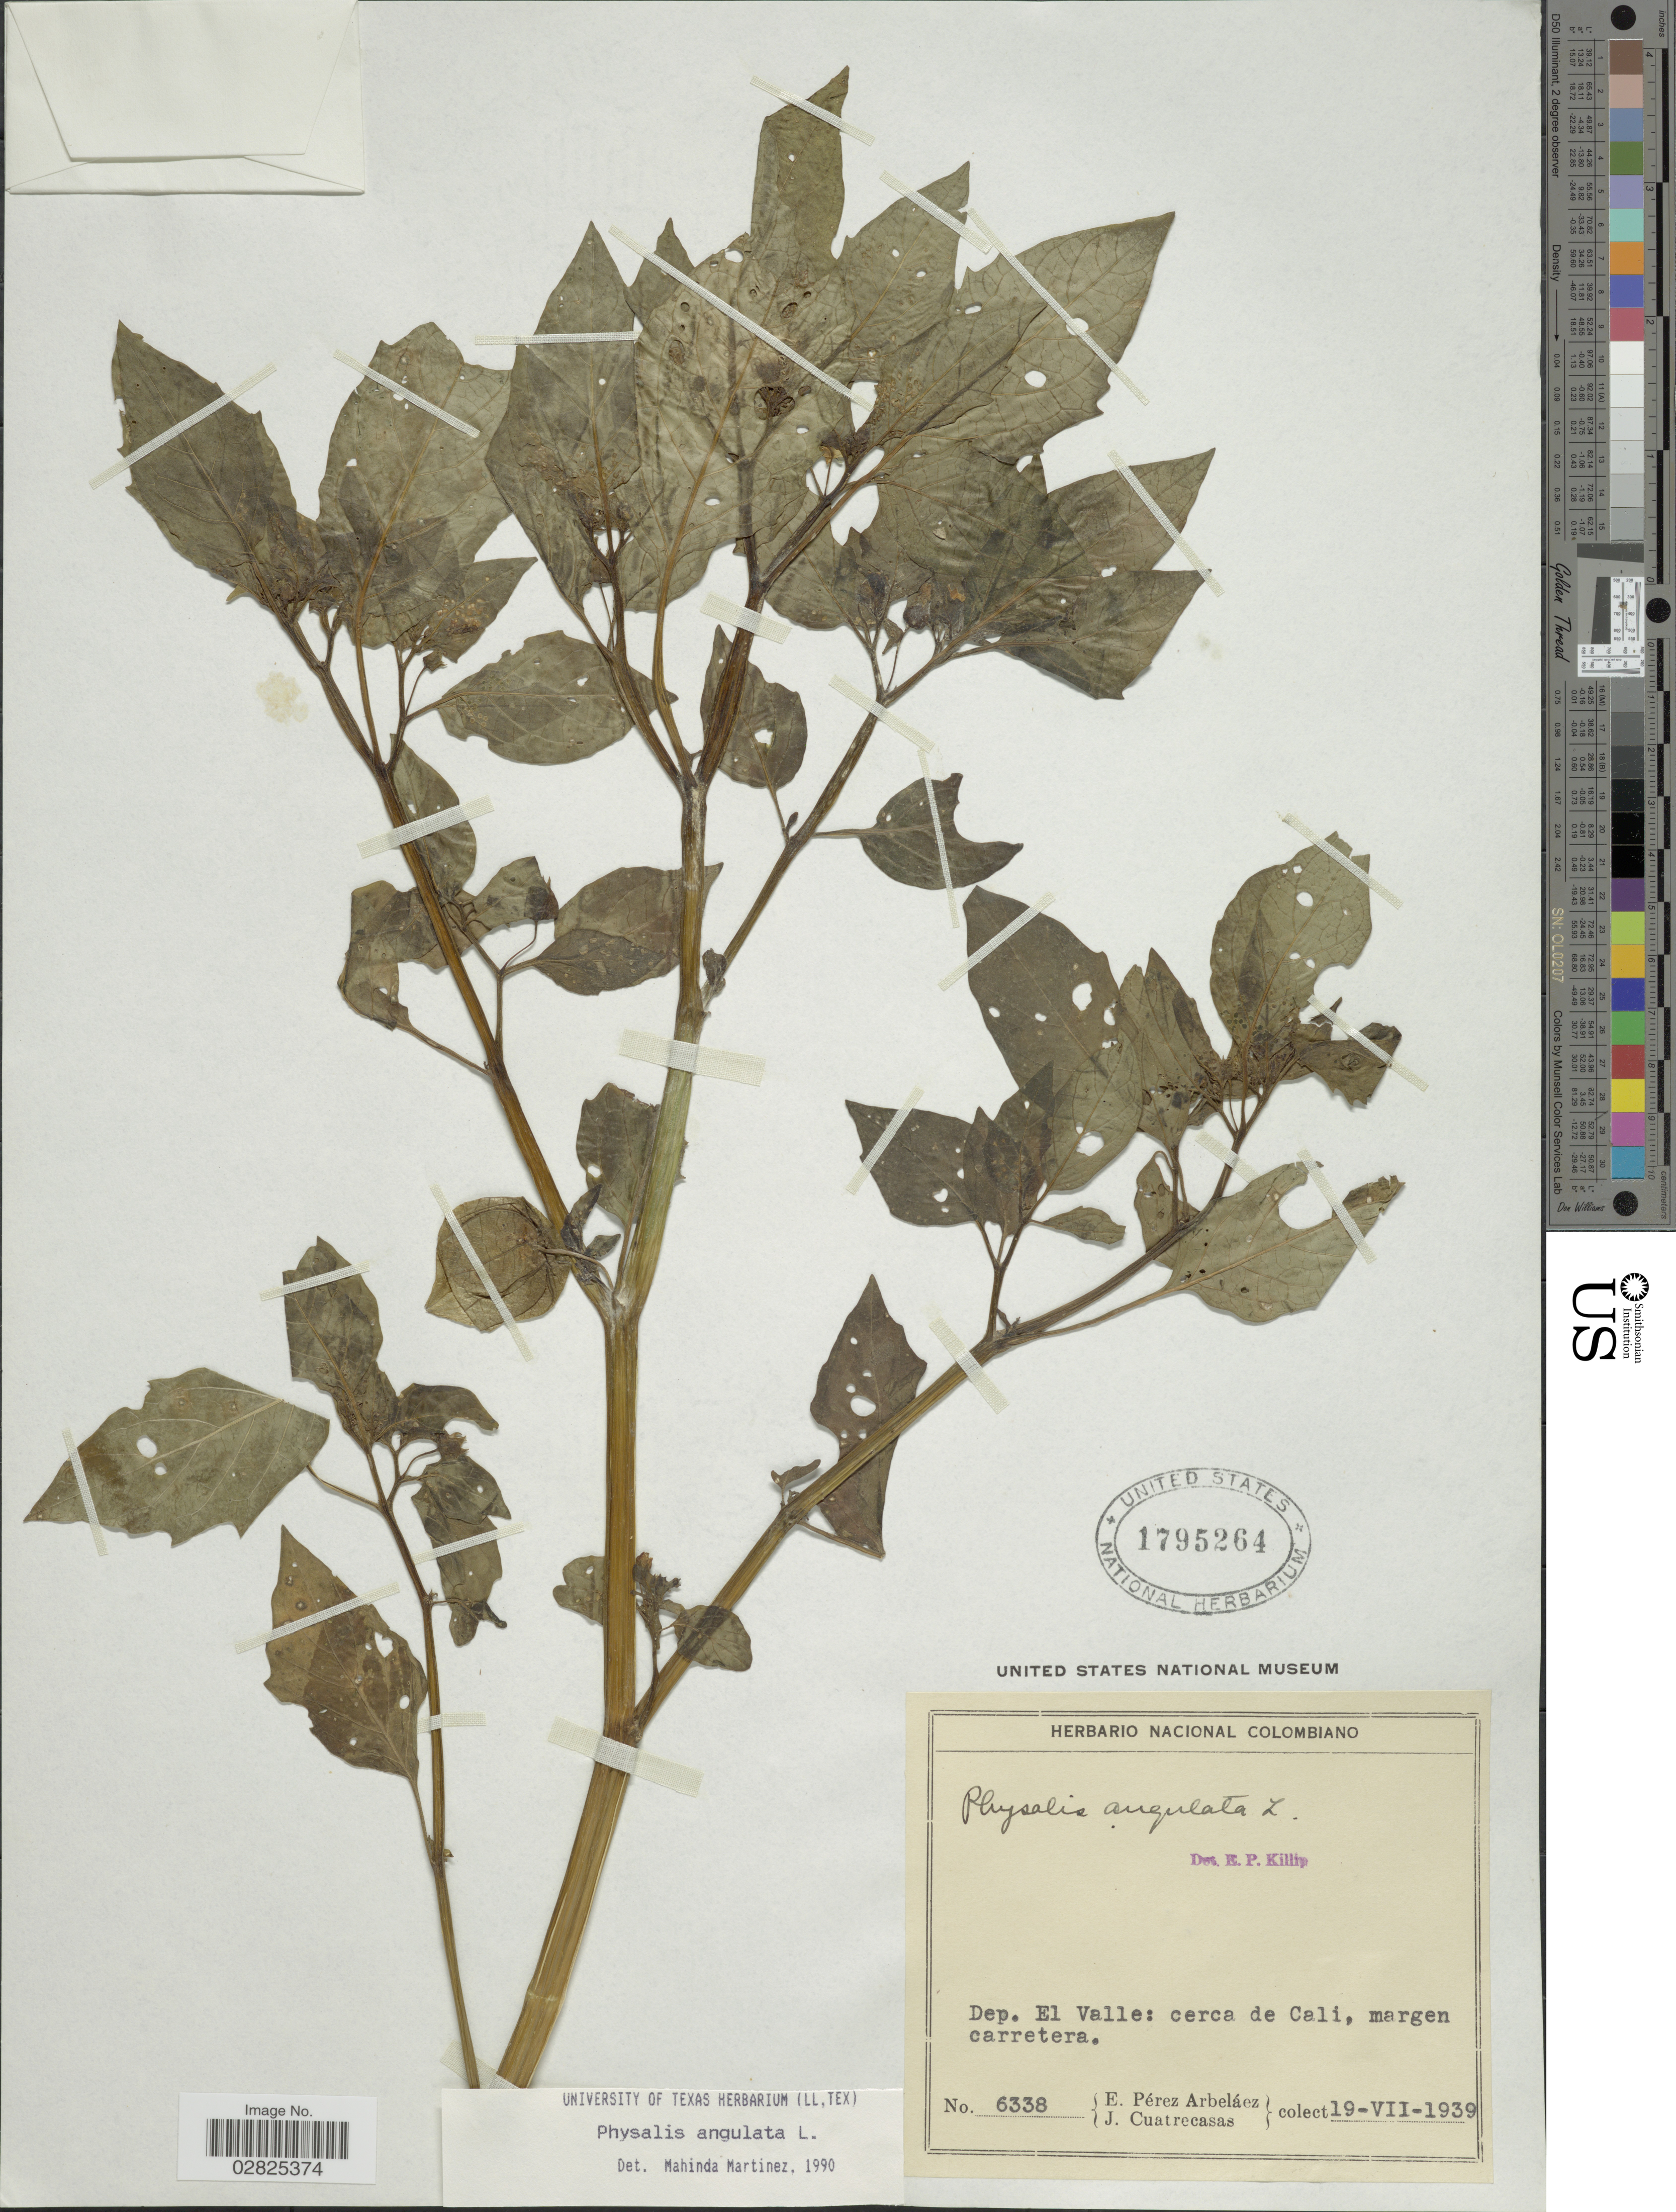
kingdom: Plantae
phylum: Tracheophyta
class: Magnoliopsida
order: Solanales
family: Solanaceae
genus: Physalis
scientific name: Physalis angulata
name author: L.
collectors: E. Pérez Arbeláez & J. Cuatrecasas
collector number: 6338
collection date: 1939-07-19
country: Colombia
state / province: Valle del Cauca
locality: Dep. El Valle: cerca de Cali.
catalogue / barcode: US 1795264